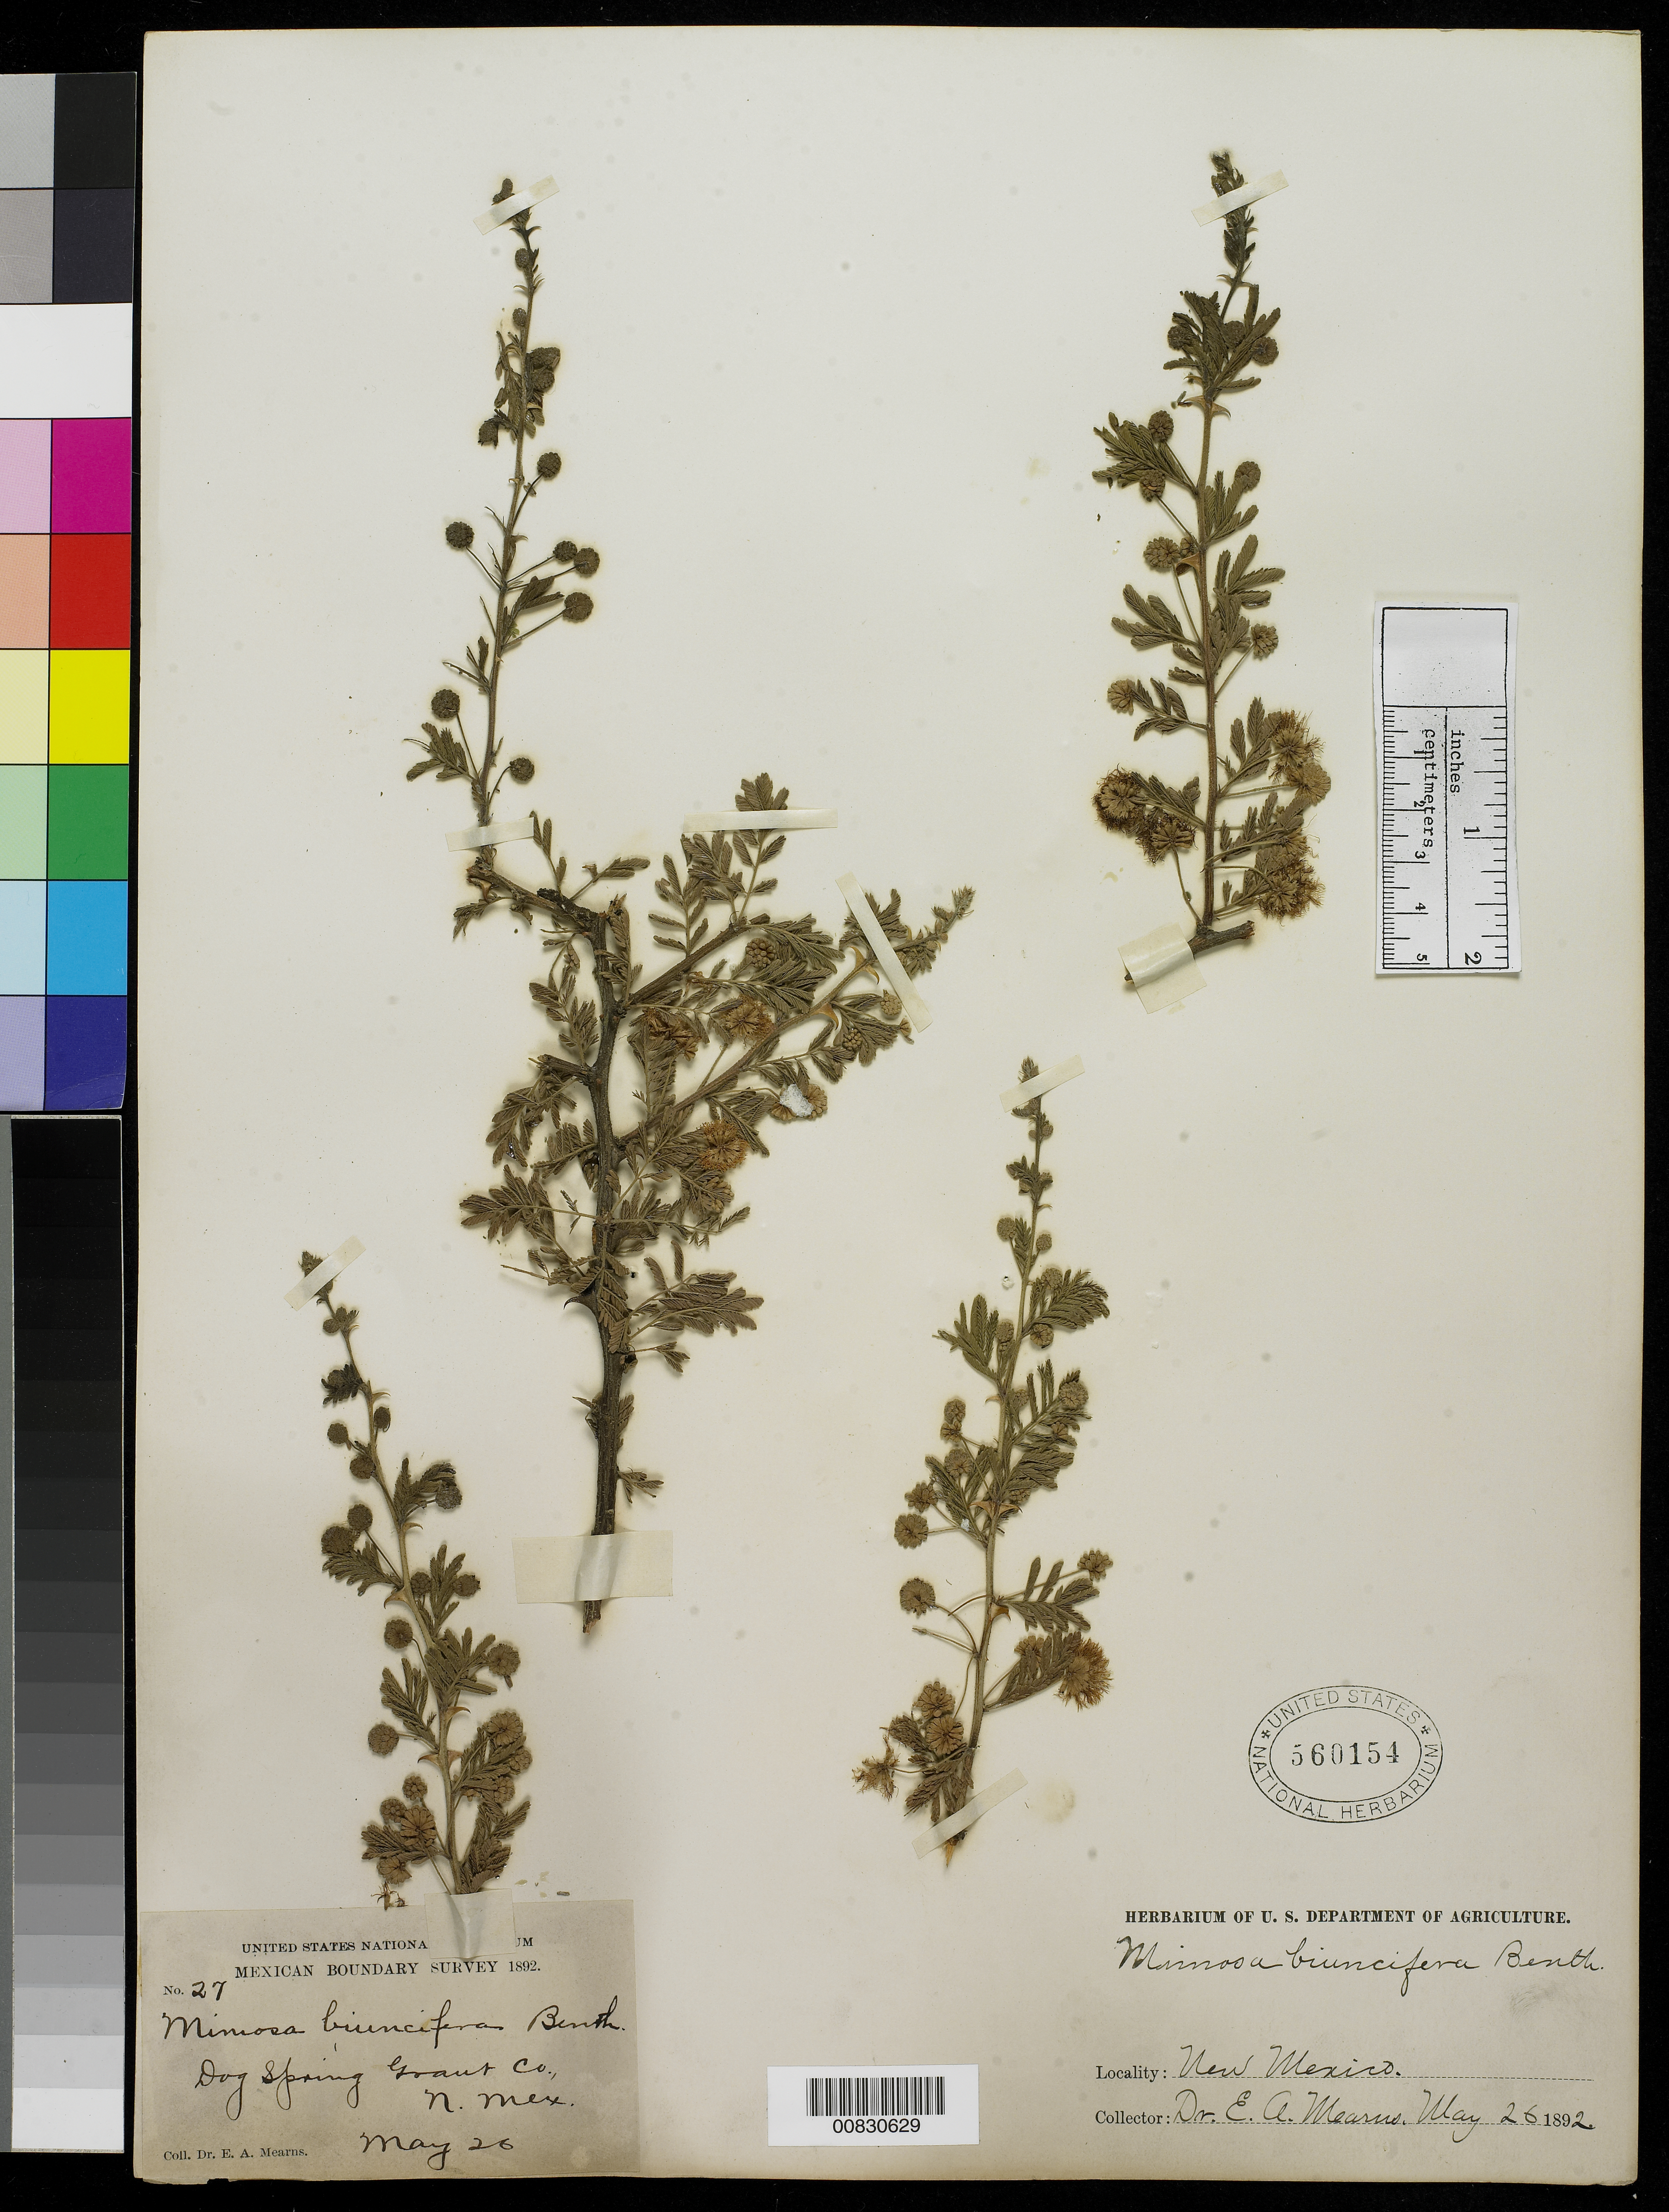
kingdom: Plantae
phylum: Tracheophyta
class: Magnoliopsida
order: Fabales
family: Fabaceae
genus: Mimosa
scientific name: Mimosa biuncifera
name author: Benth.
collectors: E. A. Mearns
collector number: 27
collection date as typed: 26 May 1892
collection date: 1892-05-26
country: United States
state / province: New Mexico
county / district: Grant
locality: Dog Spring, Grant County, New Mexico.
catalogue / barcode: US 560154